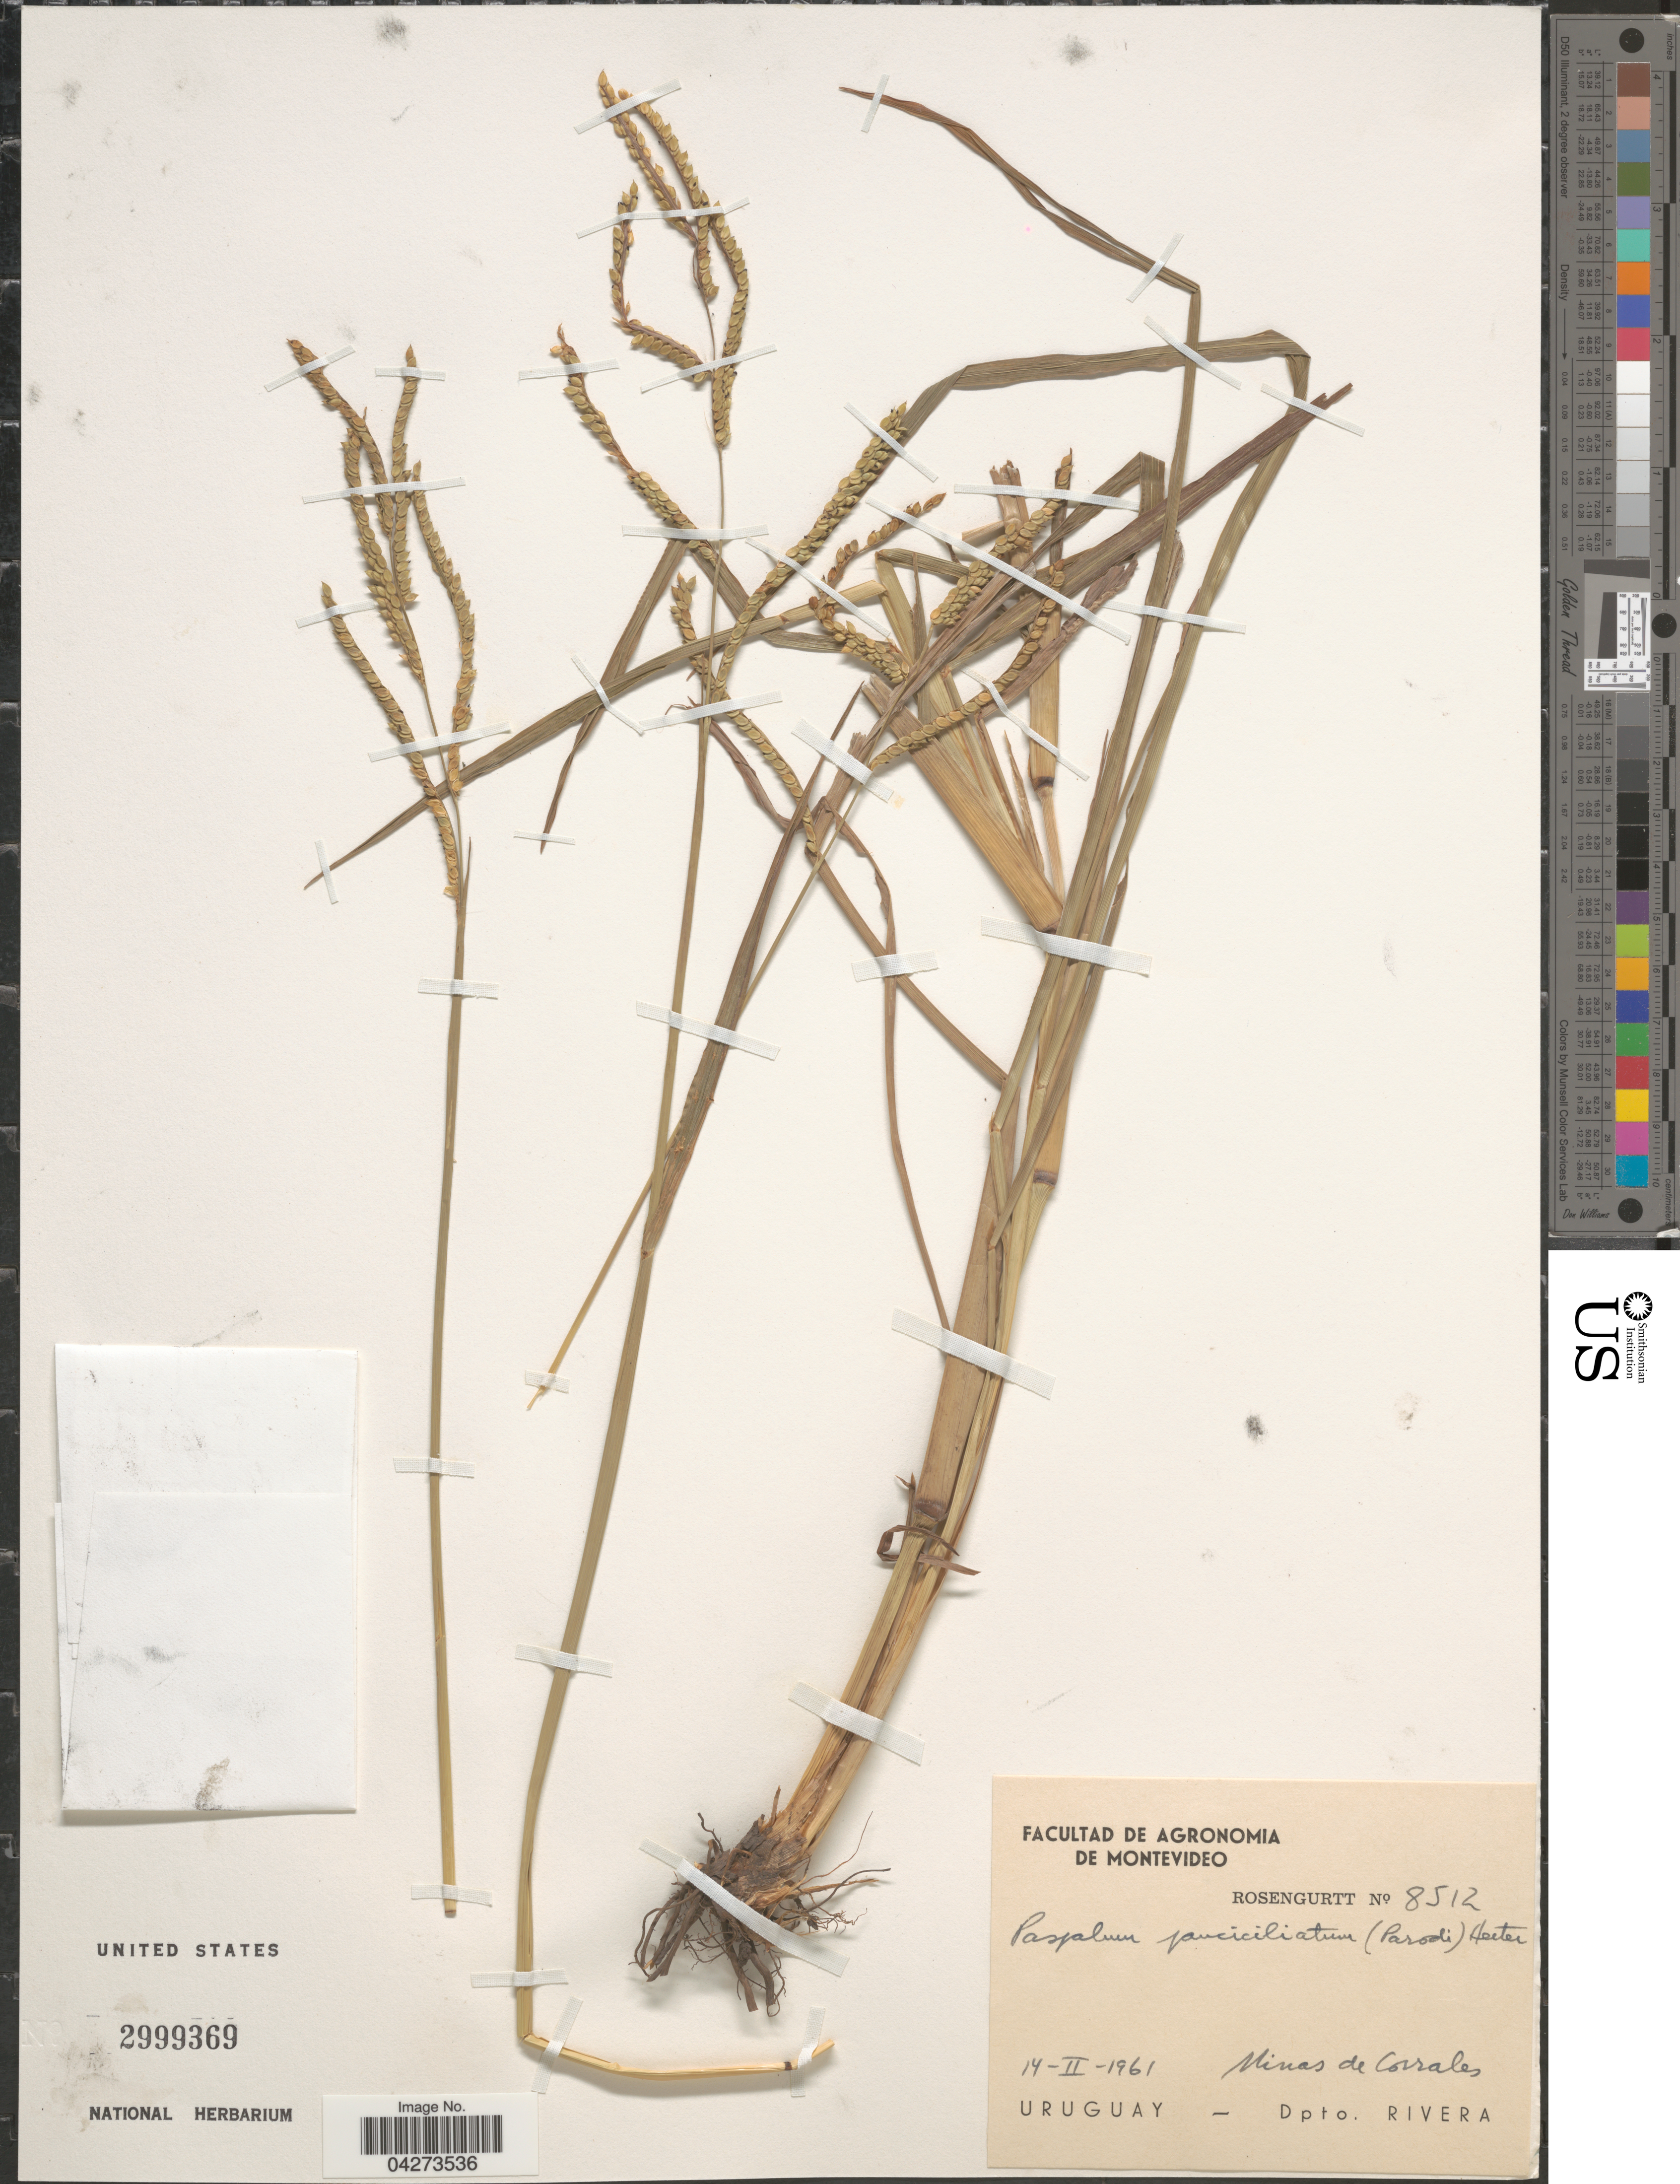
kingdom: Plantae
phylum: Tracheophyta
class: Liliopsida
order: Poales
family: Poaceae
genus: Paspalum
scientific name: Paspalum paniculatum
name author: L.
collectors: Rosengurtt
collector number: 8512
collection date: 1961-02-14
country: Uruguay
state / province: Rivera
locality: Minas de Corrales. Dpto. Rivera.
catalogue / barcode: US 2999369